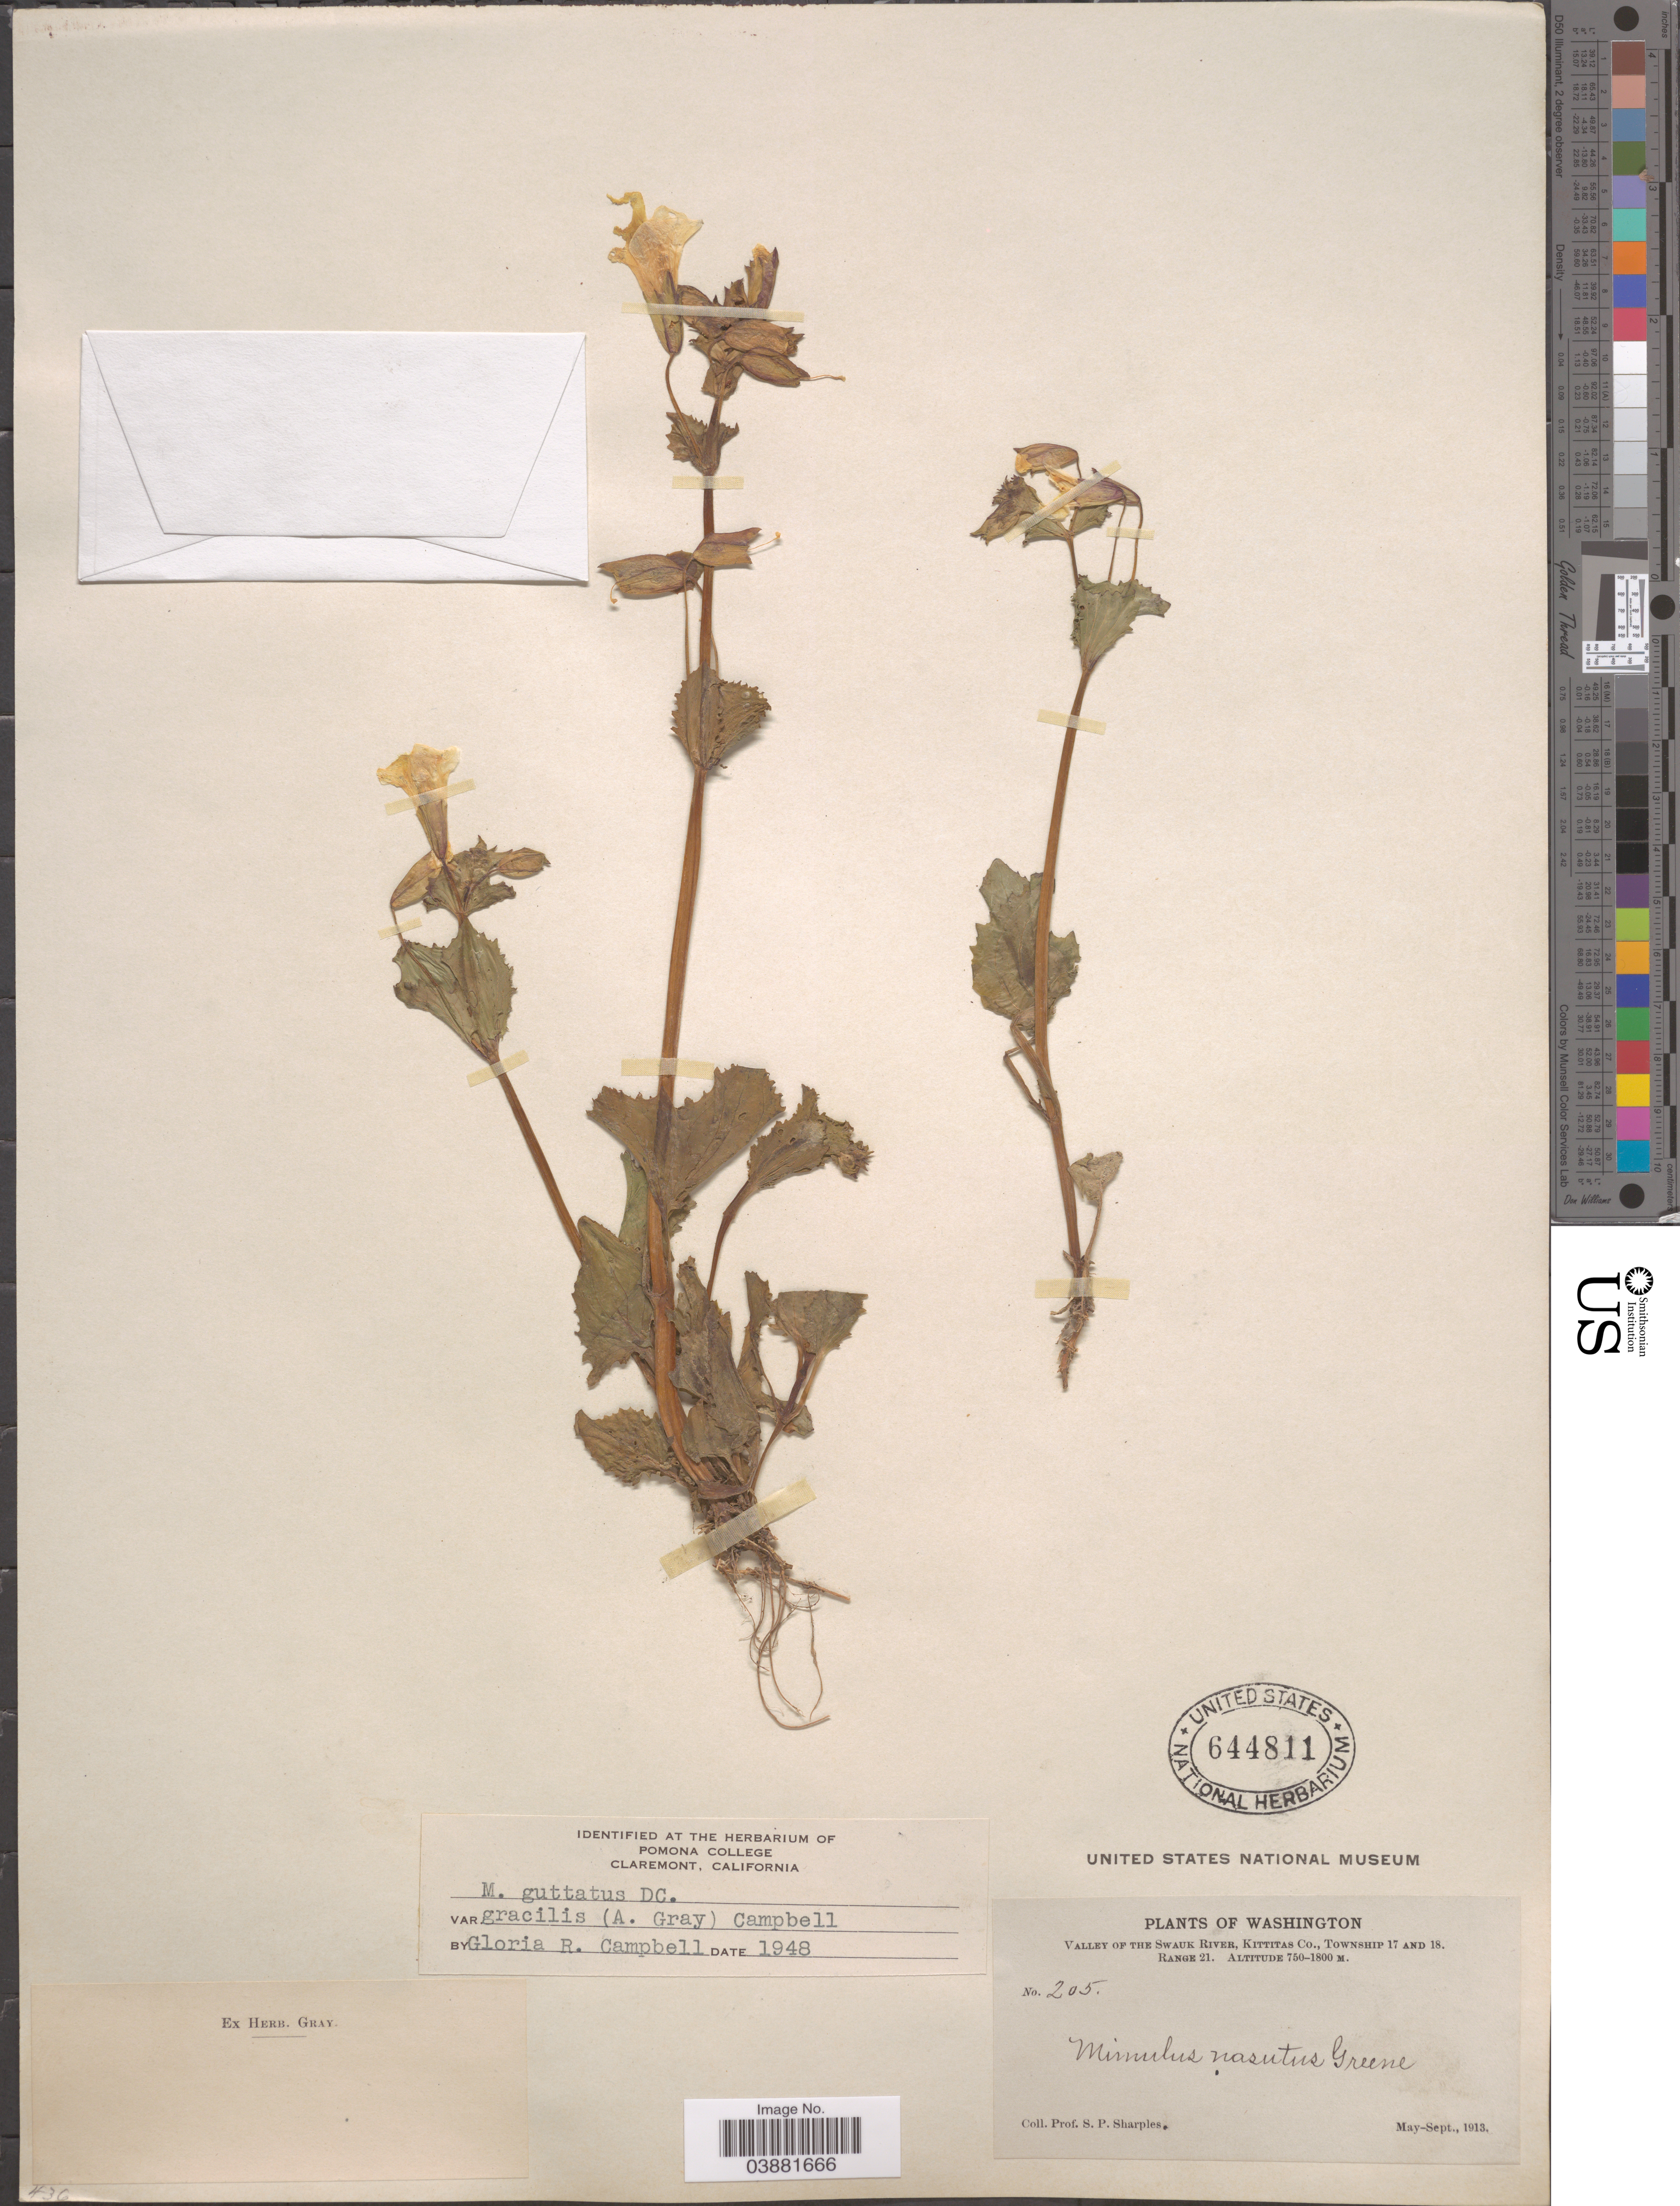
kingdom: Plantae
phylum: Tracheophyta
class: Magnoliopsida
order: Lamiales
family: Phrymaceae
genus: Mimulus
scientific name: Mimulus guttatus var. gracilis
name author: (A. Gray) G.R. Campb.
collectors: S. Sharples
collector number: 205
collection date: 1913-05/1913-09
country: United States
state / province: Washington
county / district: Kittitas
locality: Valley of the Swauk River, Kittitas Co., Township 17 and 18, Range 21.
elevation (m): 750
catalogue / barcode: US 644811